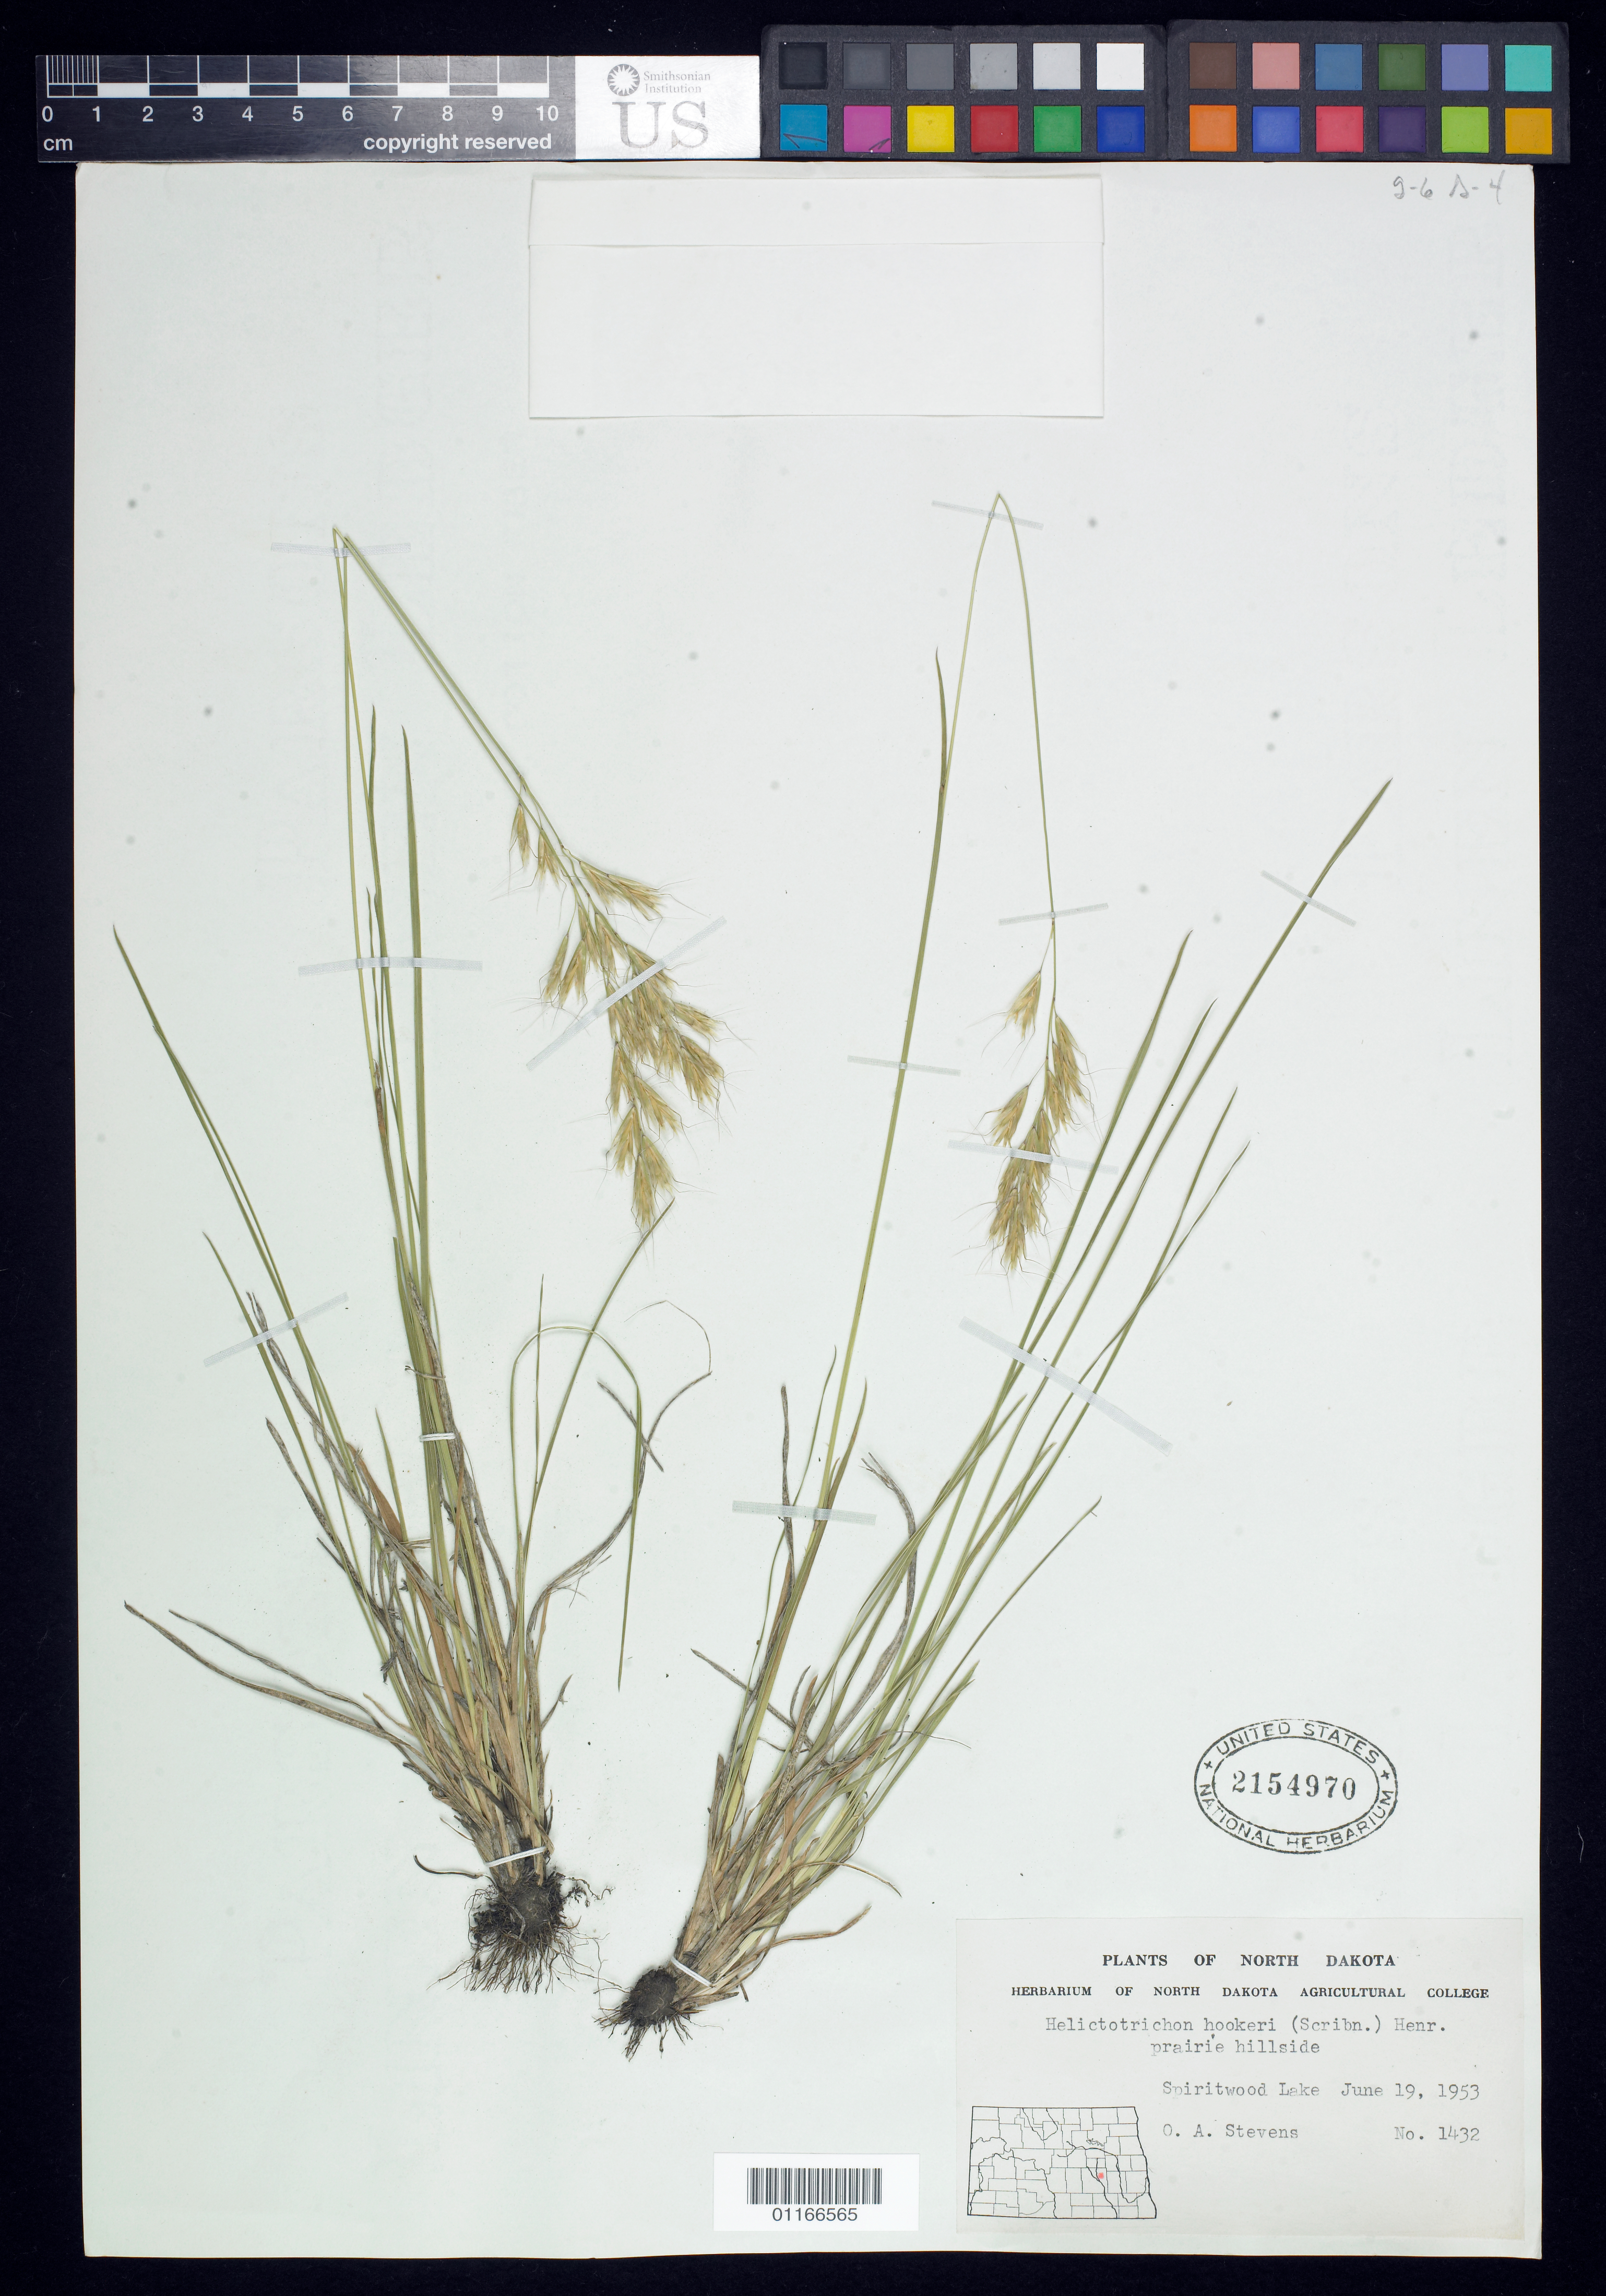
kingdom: Plantae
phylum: Tracheophyta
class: Liliopsida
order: Poales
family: Poaceae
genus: Avenella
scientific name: Avenella hookeri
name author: (Scribn.) Holub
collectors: O. Stevens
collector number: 1432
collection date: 1953-06-19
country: United States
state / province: North Dakota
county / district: Stutsman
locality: Spiritwood Lake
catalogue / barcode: US 2154970